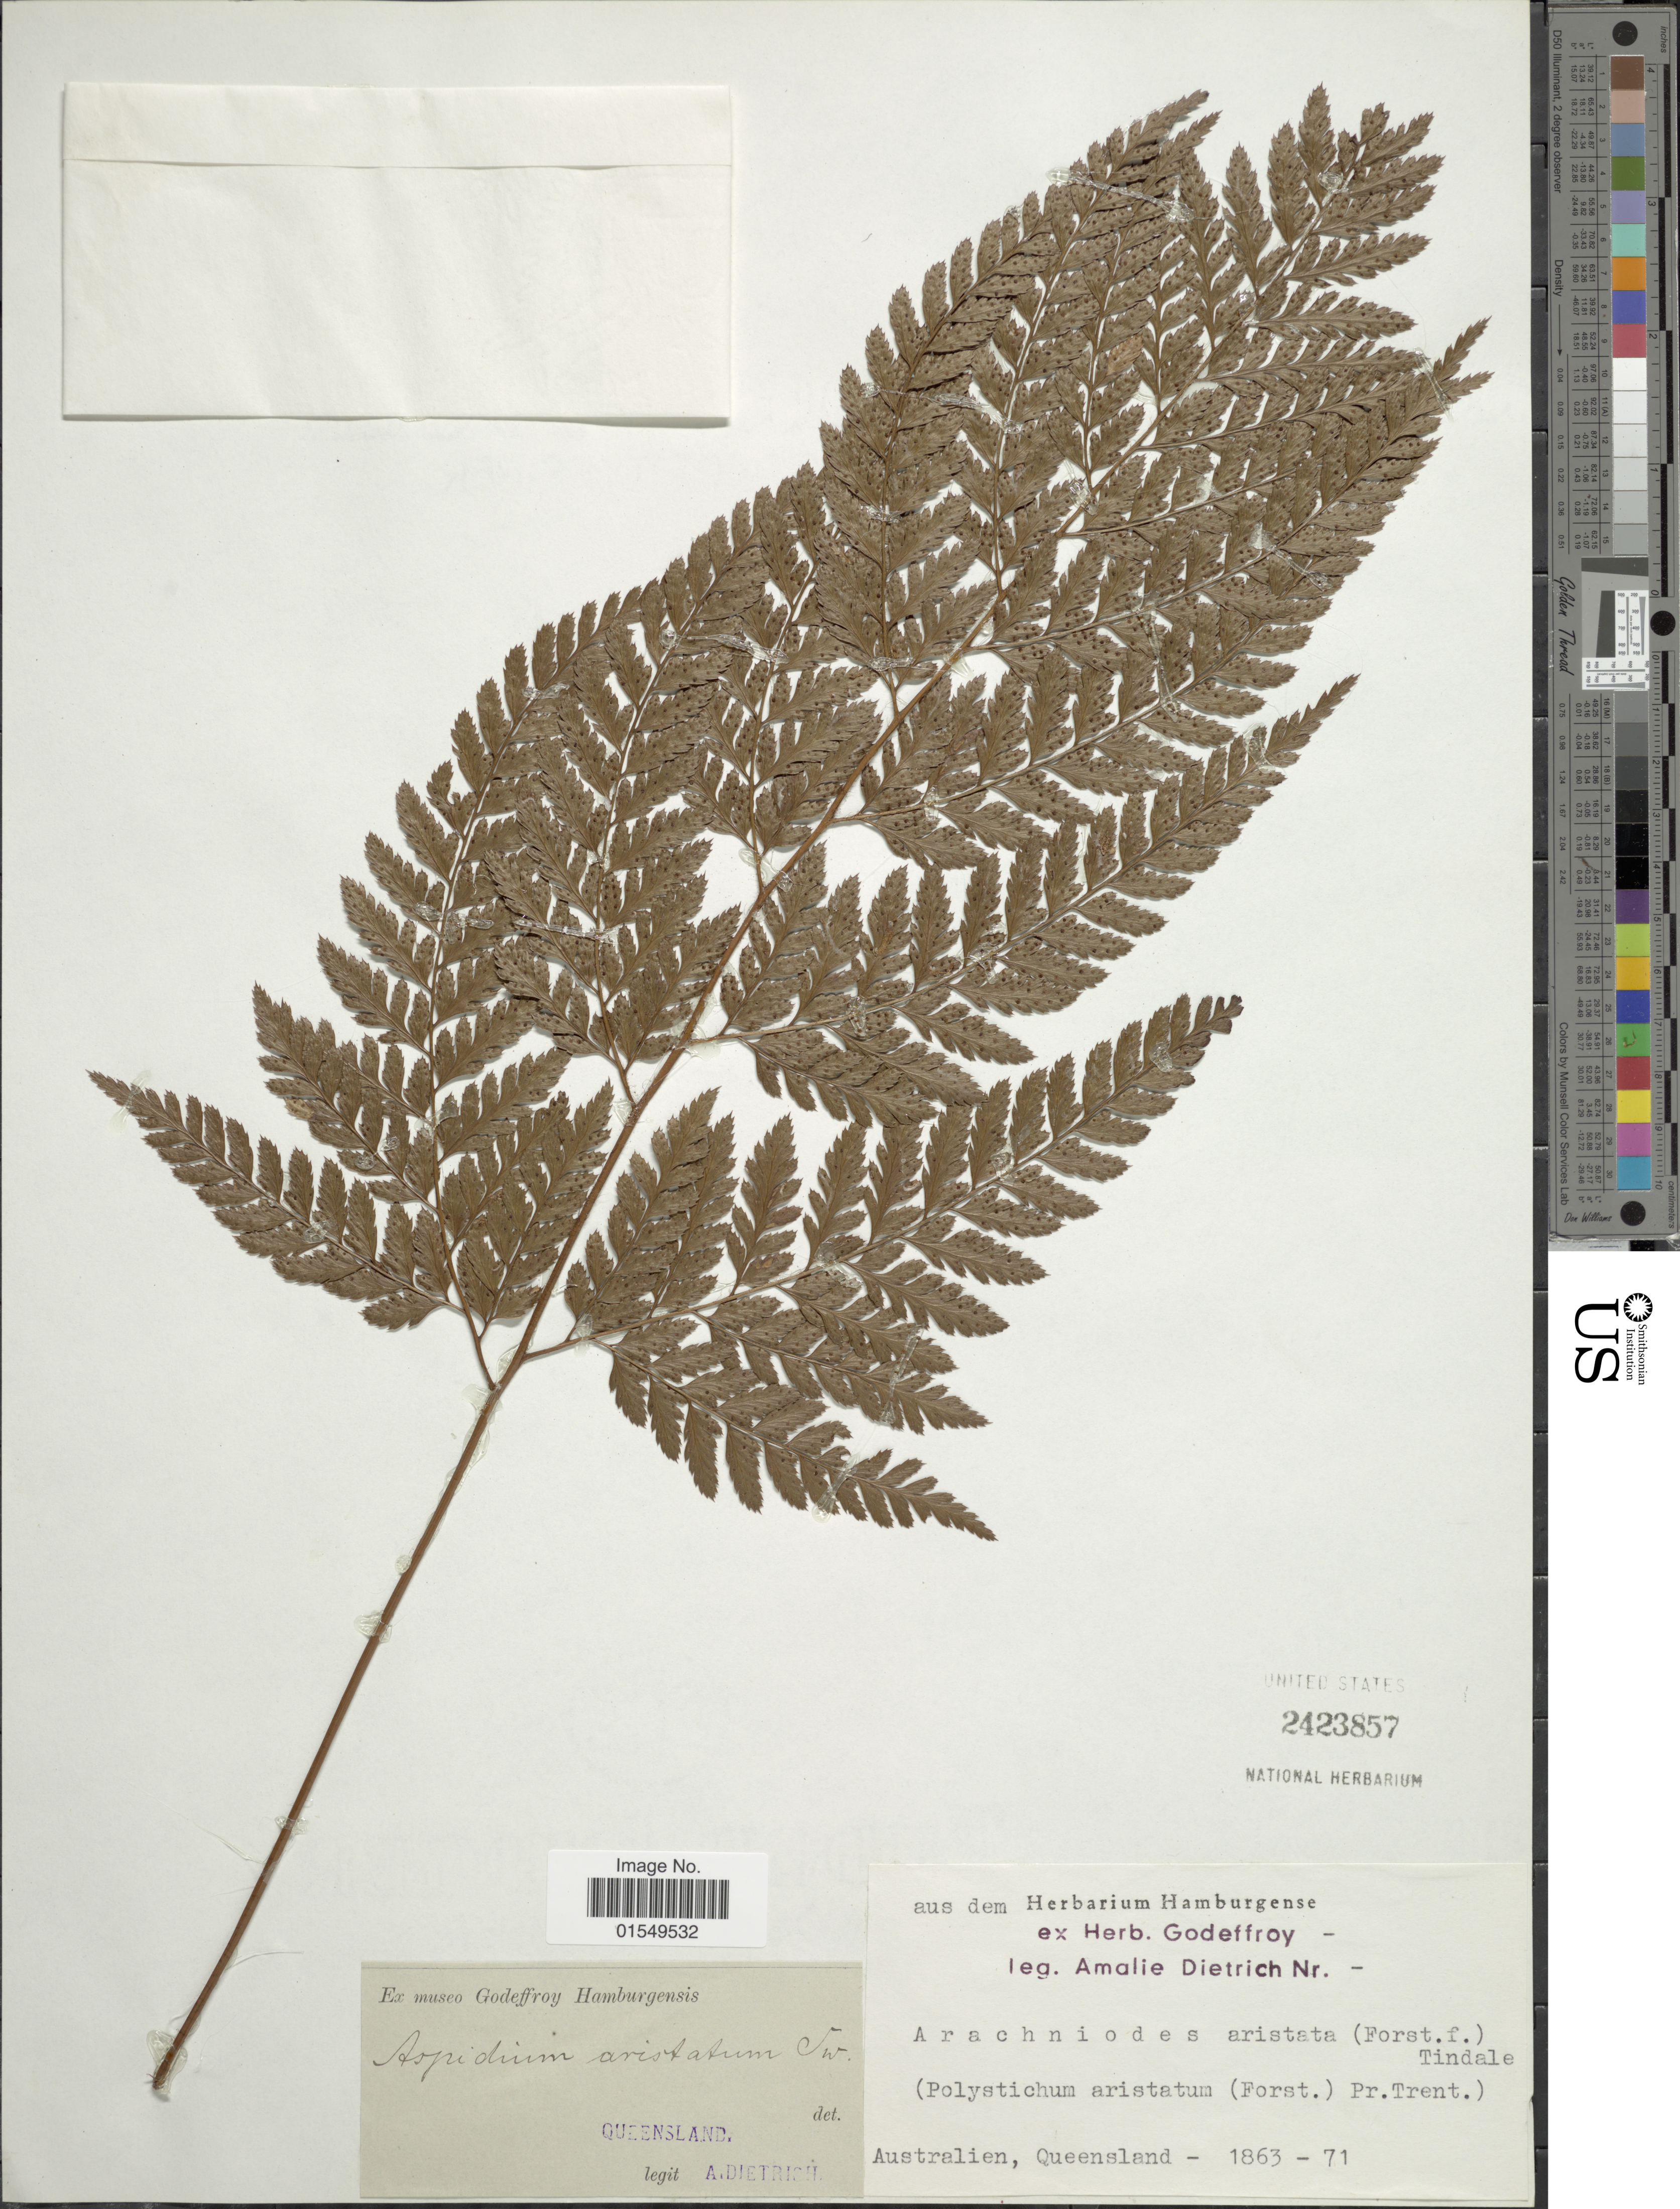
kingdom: Plantae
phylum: Tracheophyta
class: Polypodiopsida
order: Polypodiales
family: Dryopteridaceae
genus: Arachniodes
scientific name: Arachniodes aristata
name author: (G. Forst.) Tindale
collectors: A. Dietrich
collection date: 1863/1871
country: Australia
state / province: Queensland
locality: Australien, Queensland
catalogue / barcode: US 2423857